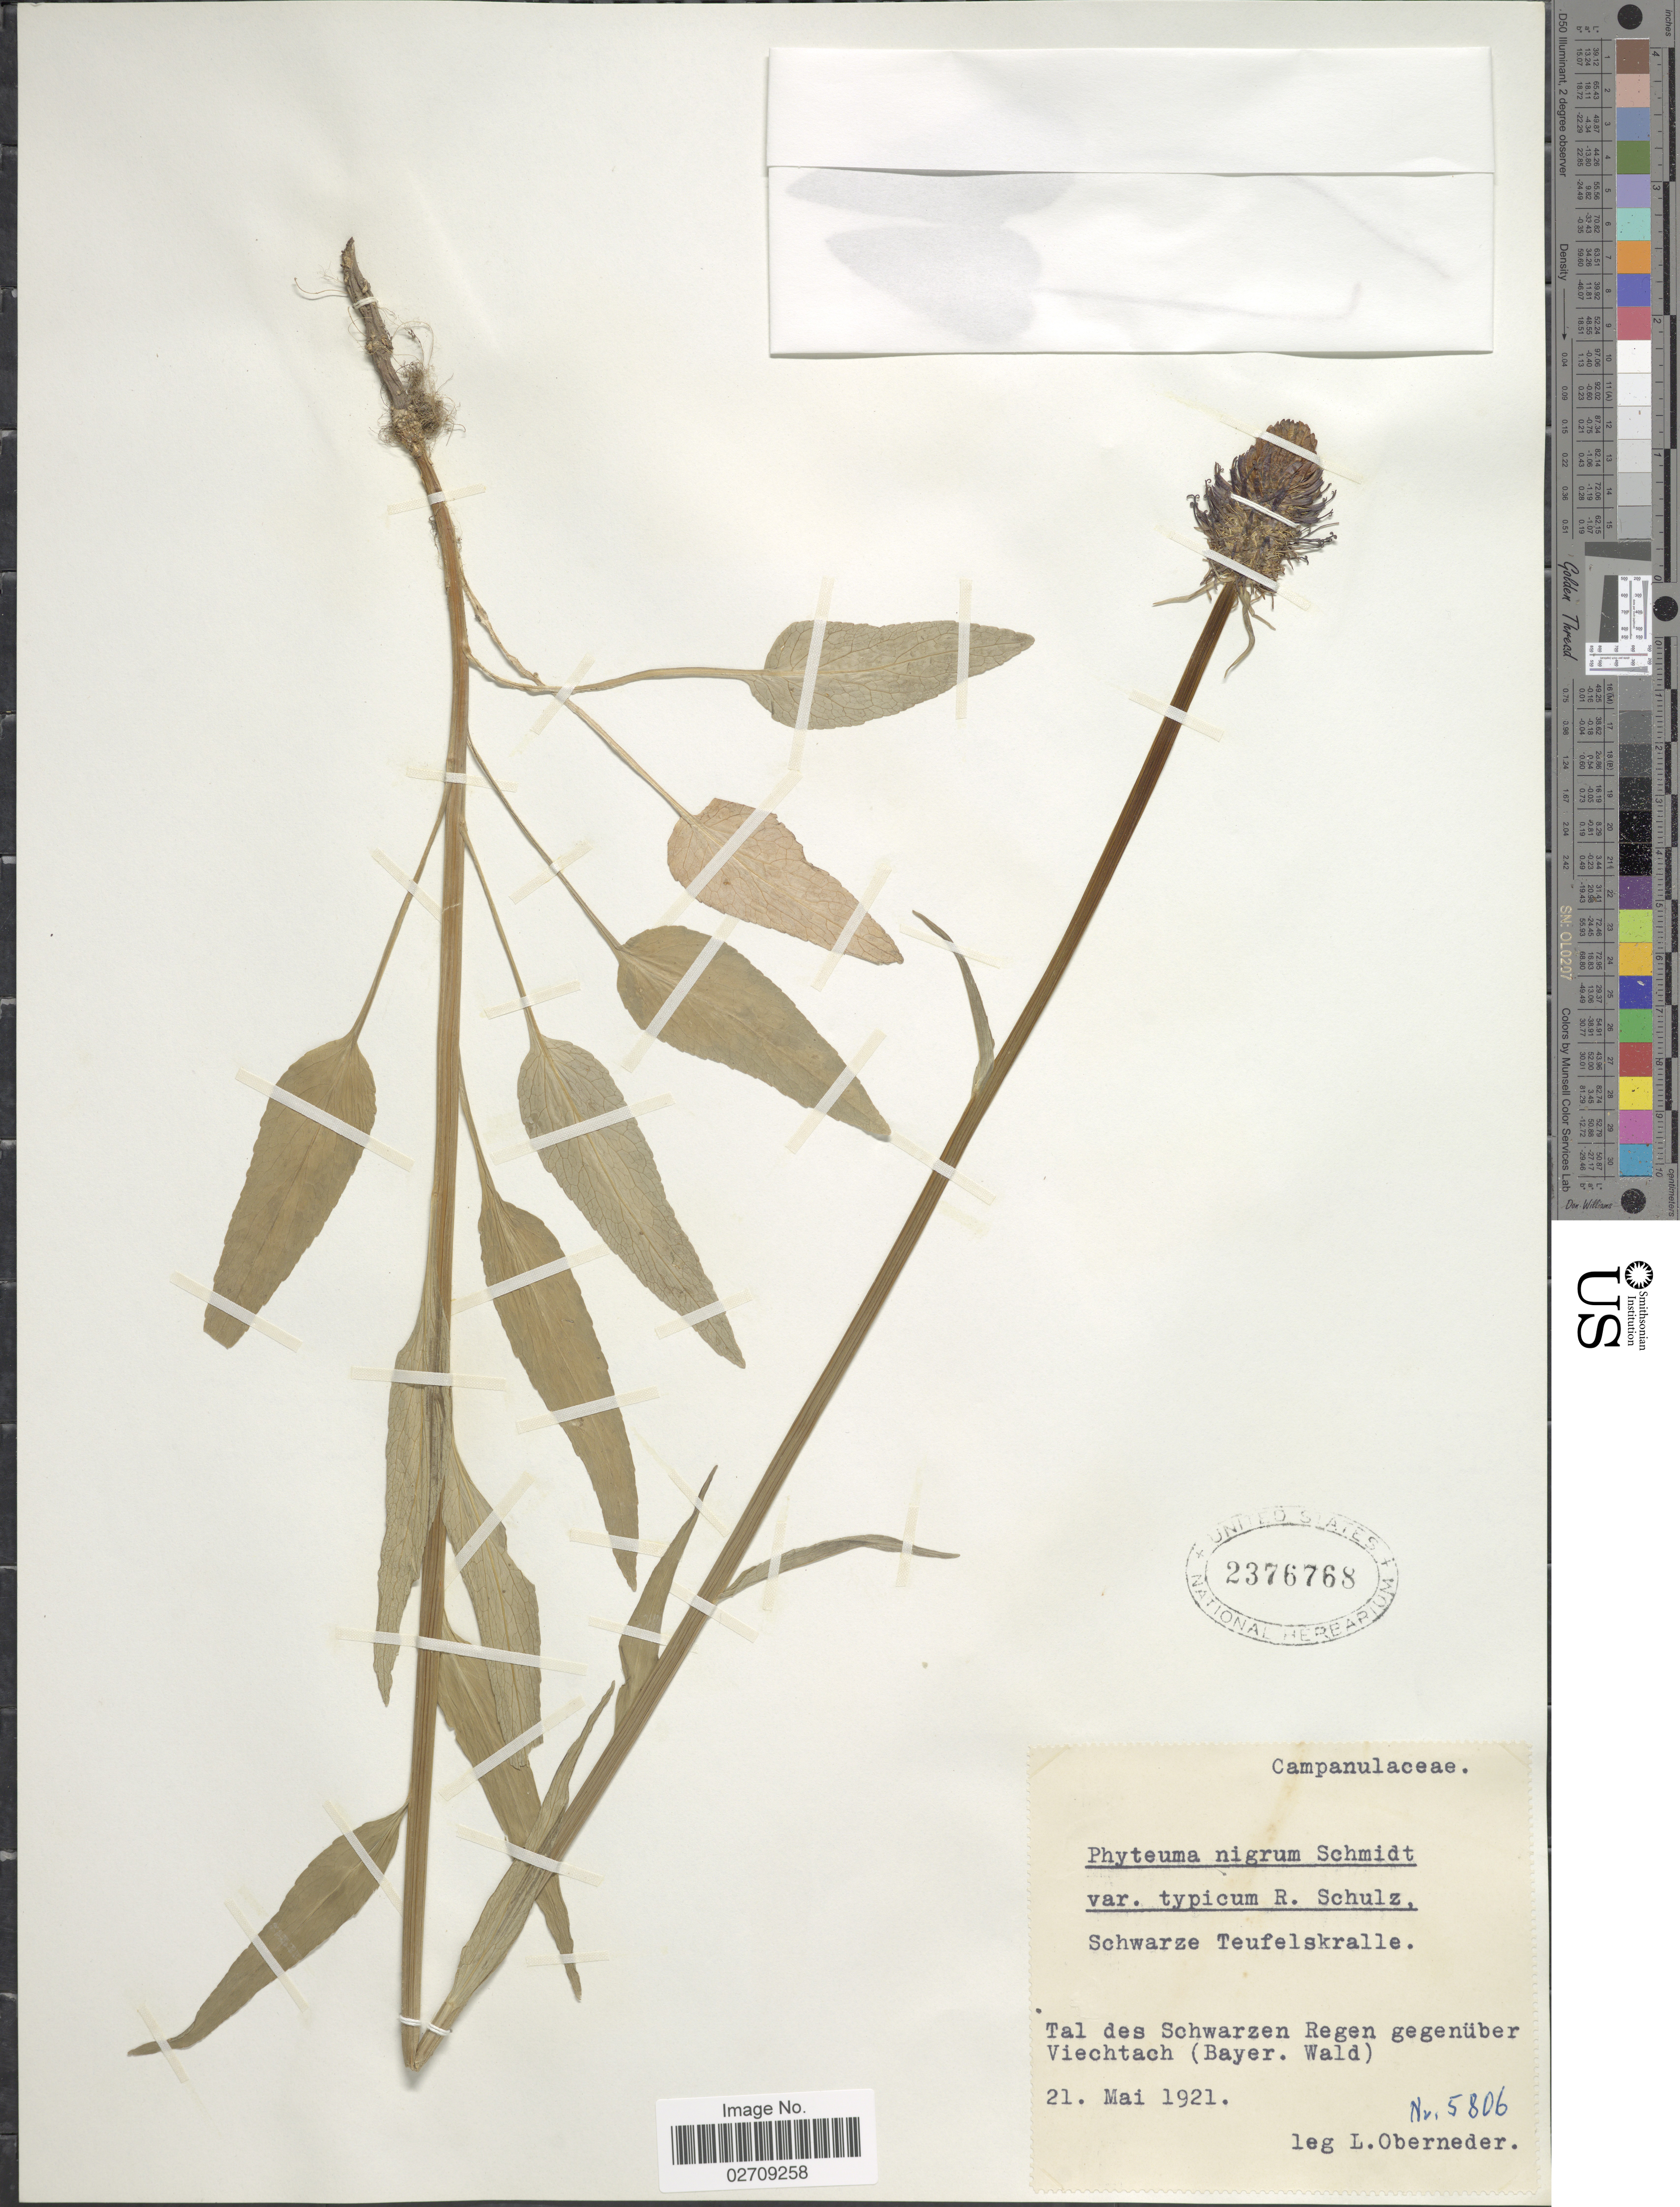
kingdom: Plantae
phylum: Tracheophyta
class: Magnoliopsida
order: Asterales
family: Campanulaceae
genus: Phyteuma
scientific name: Phyteuma nigrum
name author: F.W. Schmidt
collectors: L. Oberneder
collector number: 5806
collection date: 1921-05-21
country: Germany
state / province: Bayern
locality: Schwarze Teufelskralle. Tal des Schwarzen regen gegenuber Viechtach (Bayer. Wald)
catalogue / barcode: US 2376768